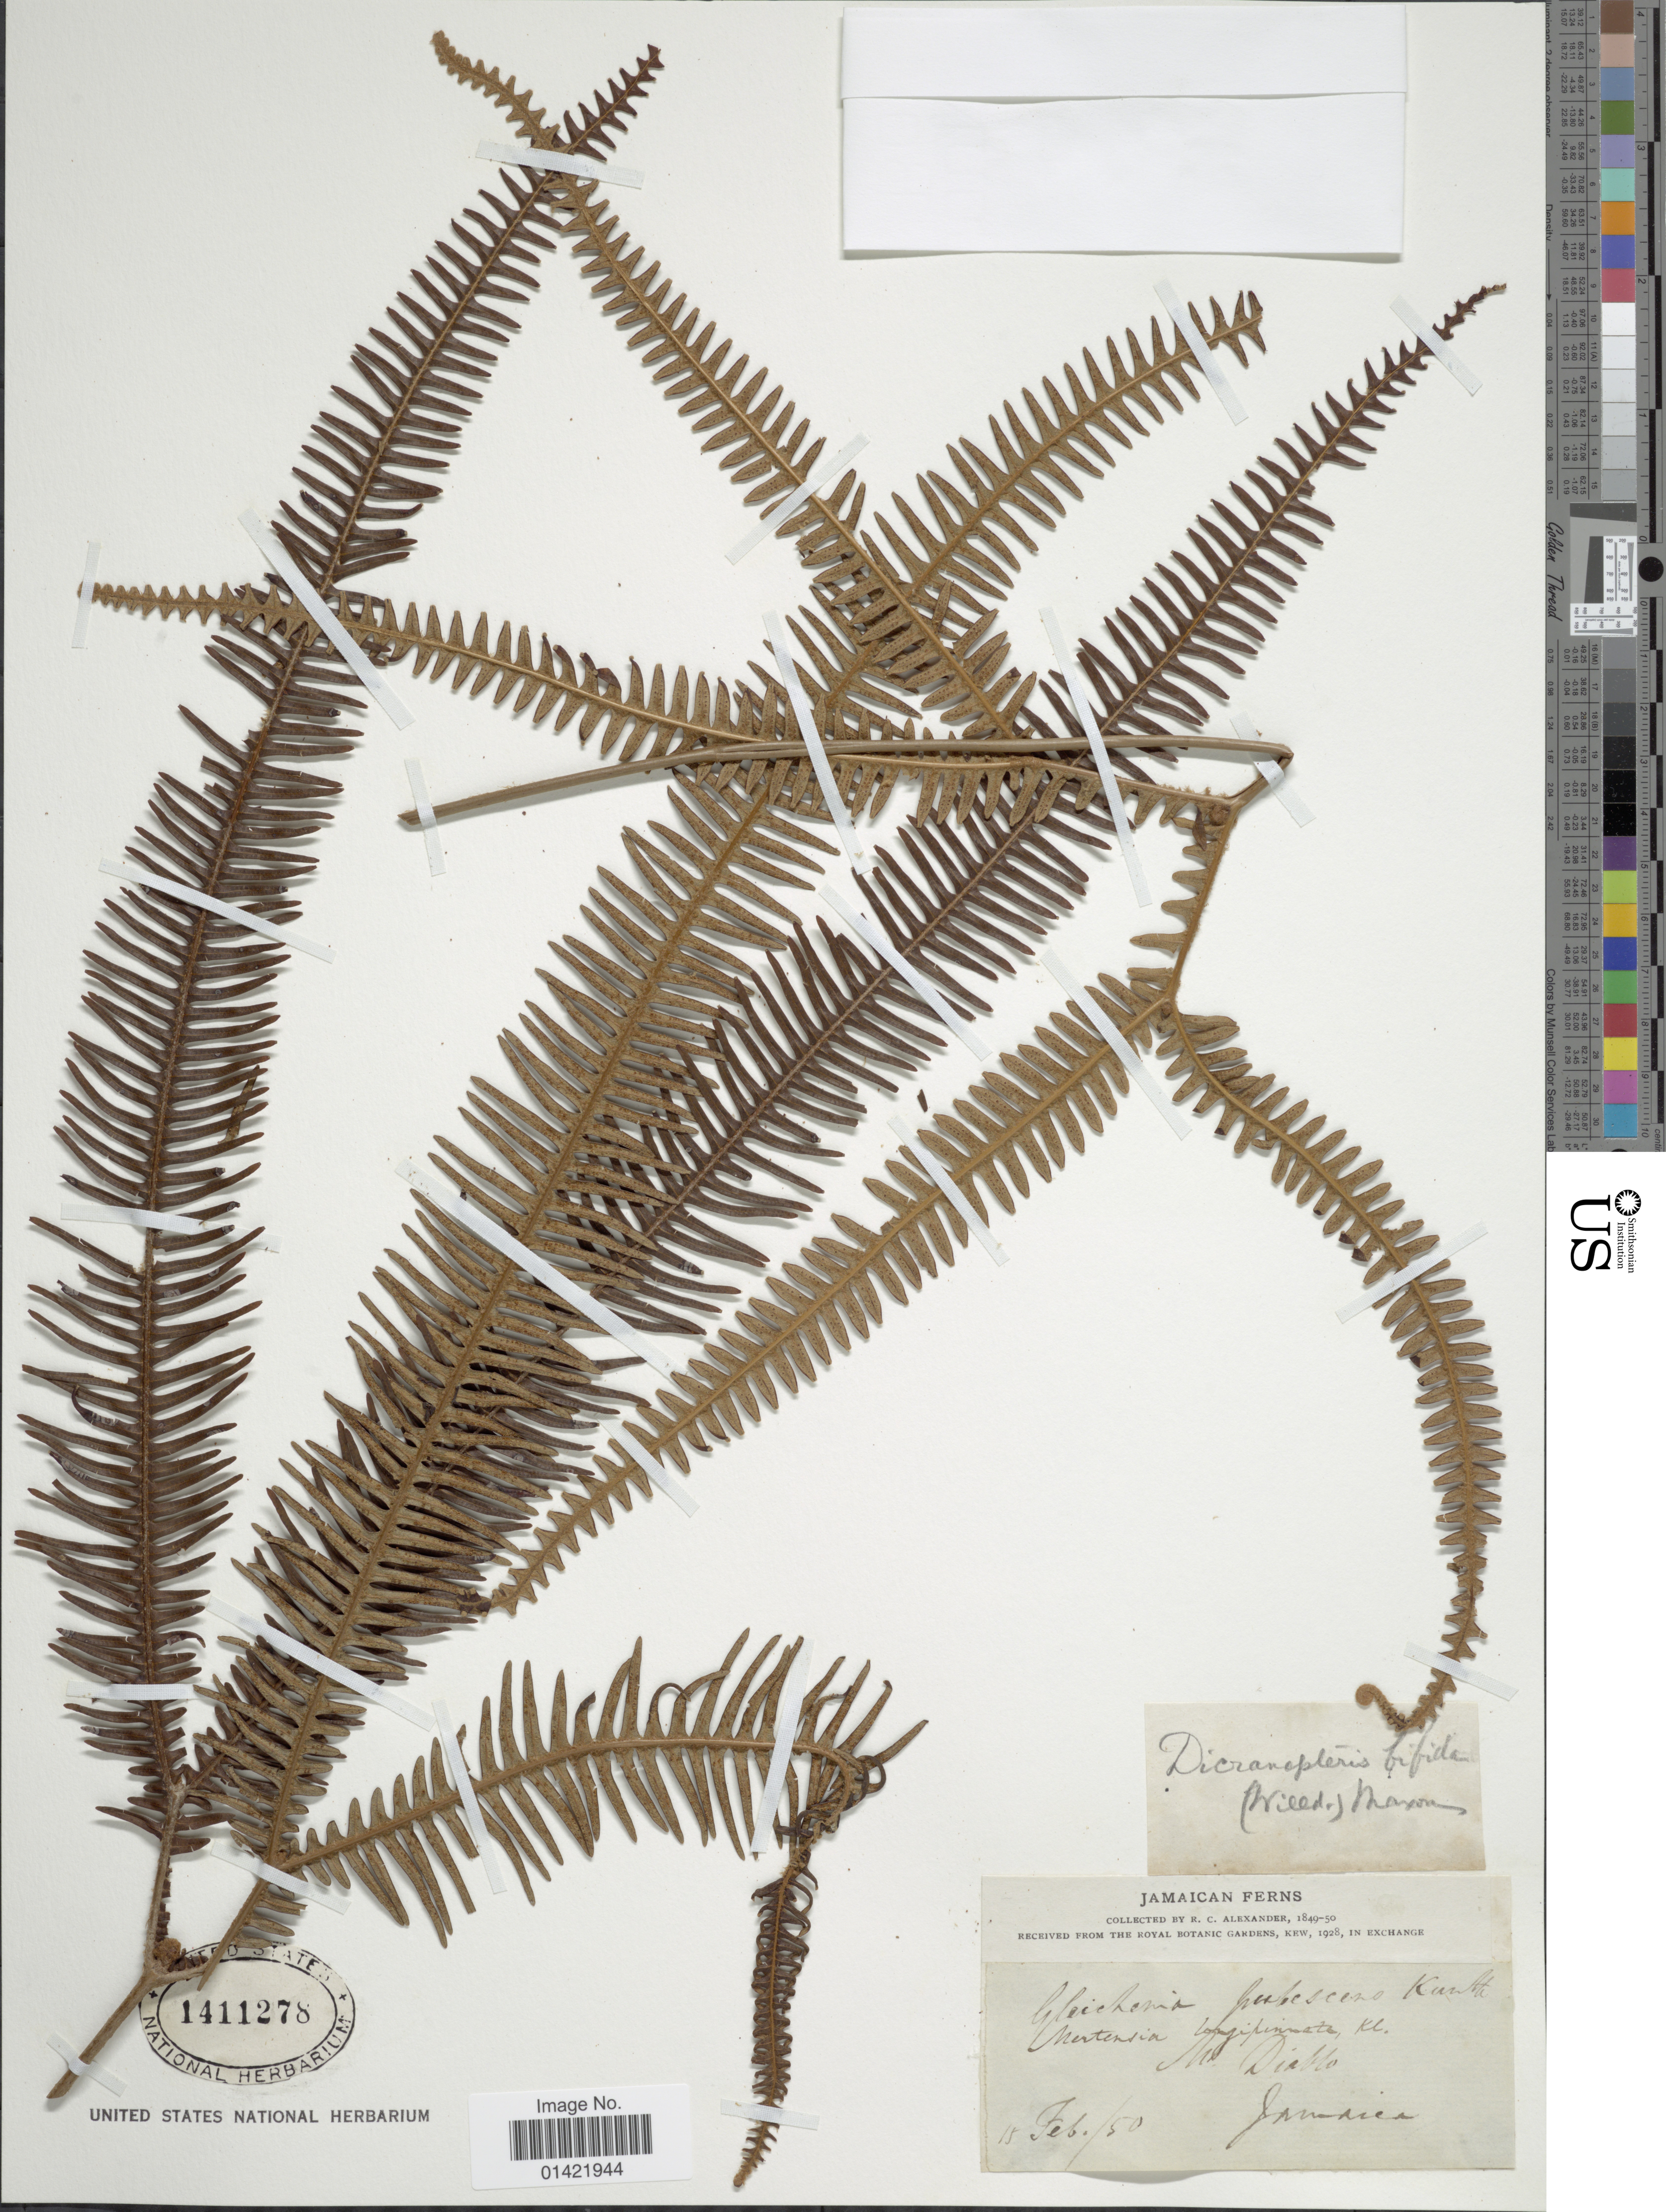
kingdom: Plantae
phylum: Tracheophyta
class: Polypodiopsida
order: Gleicheniales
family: Gleicheniaceae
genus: Sticherus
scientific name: Sticherus bifidus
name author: (Willd.) Ching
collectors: R. C. Alexander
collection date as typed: Transcribed d/m/y: 11/2/50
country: Jamaica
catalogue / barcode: US 1411278